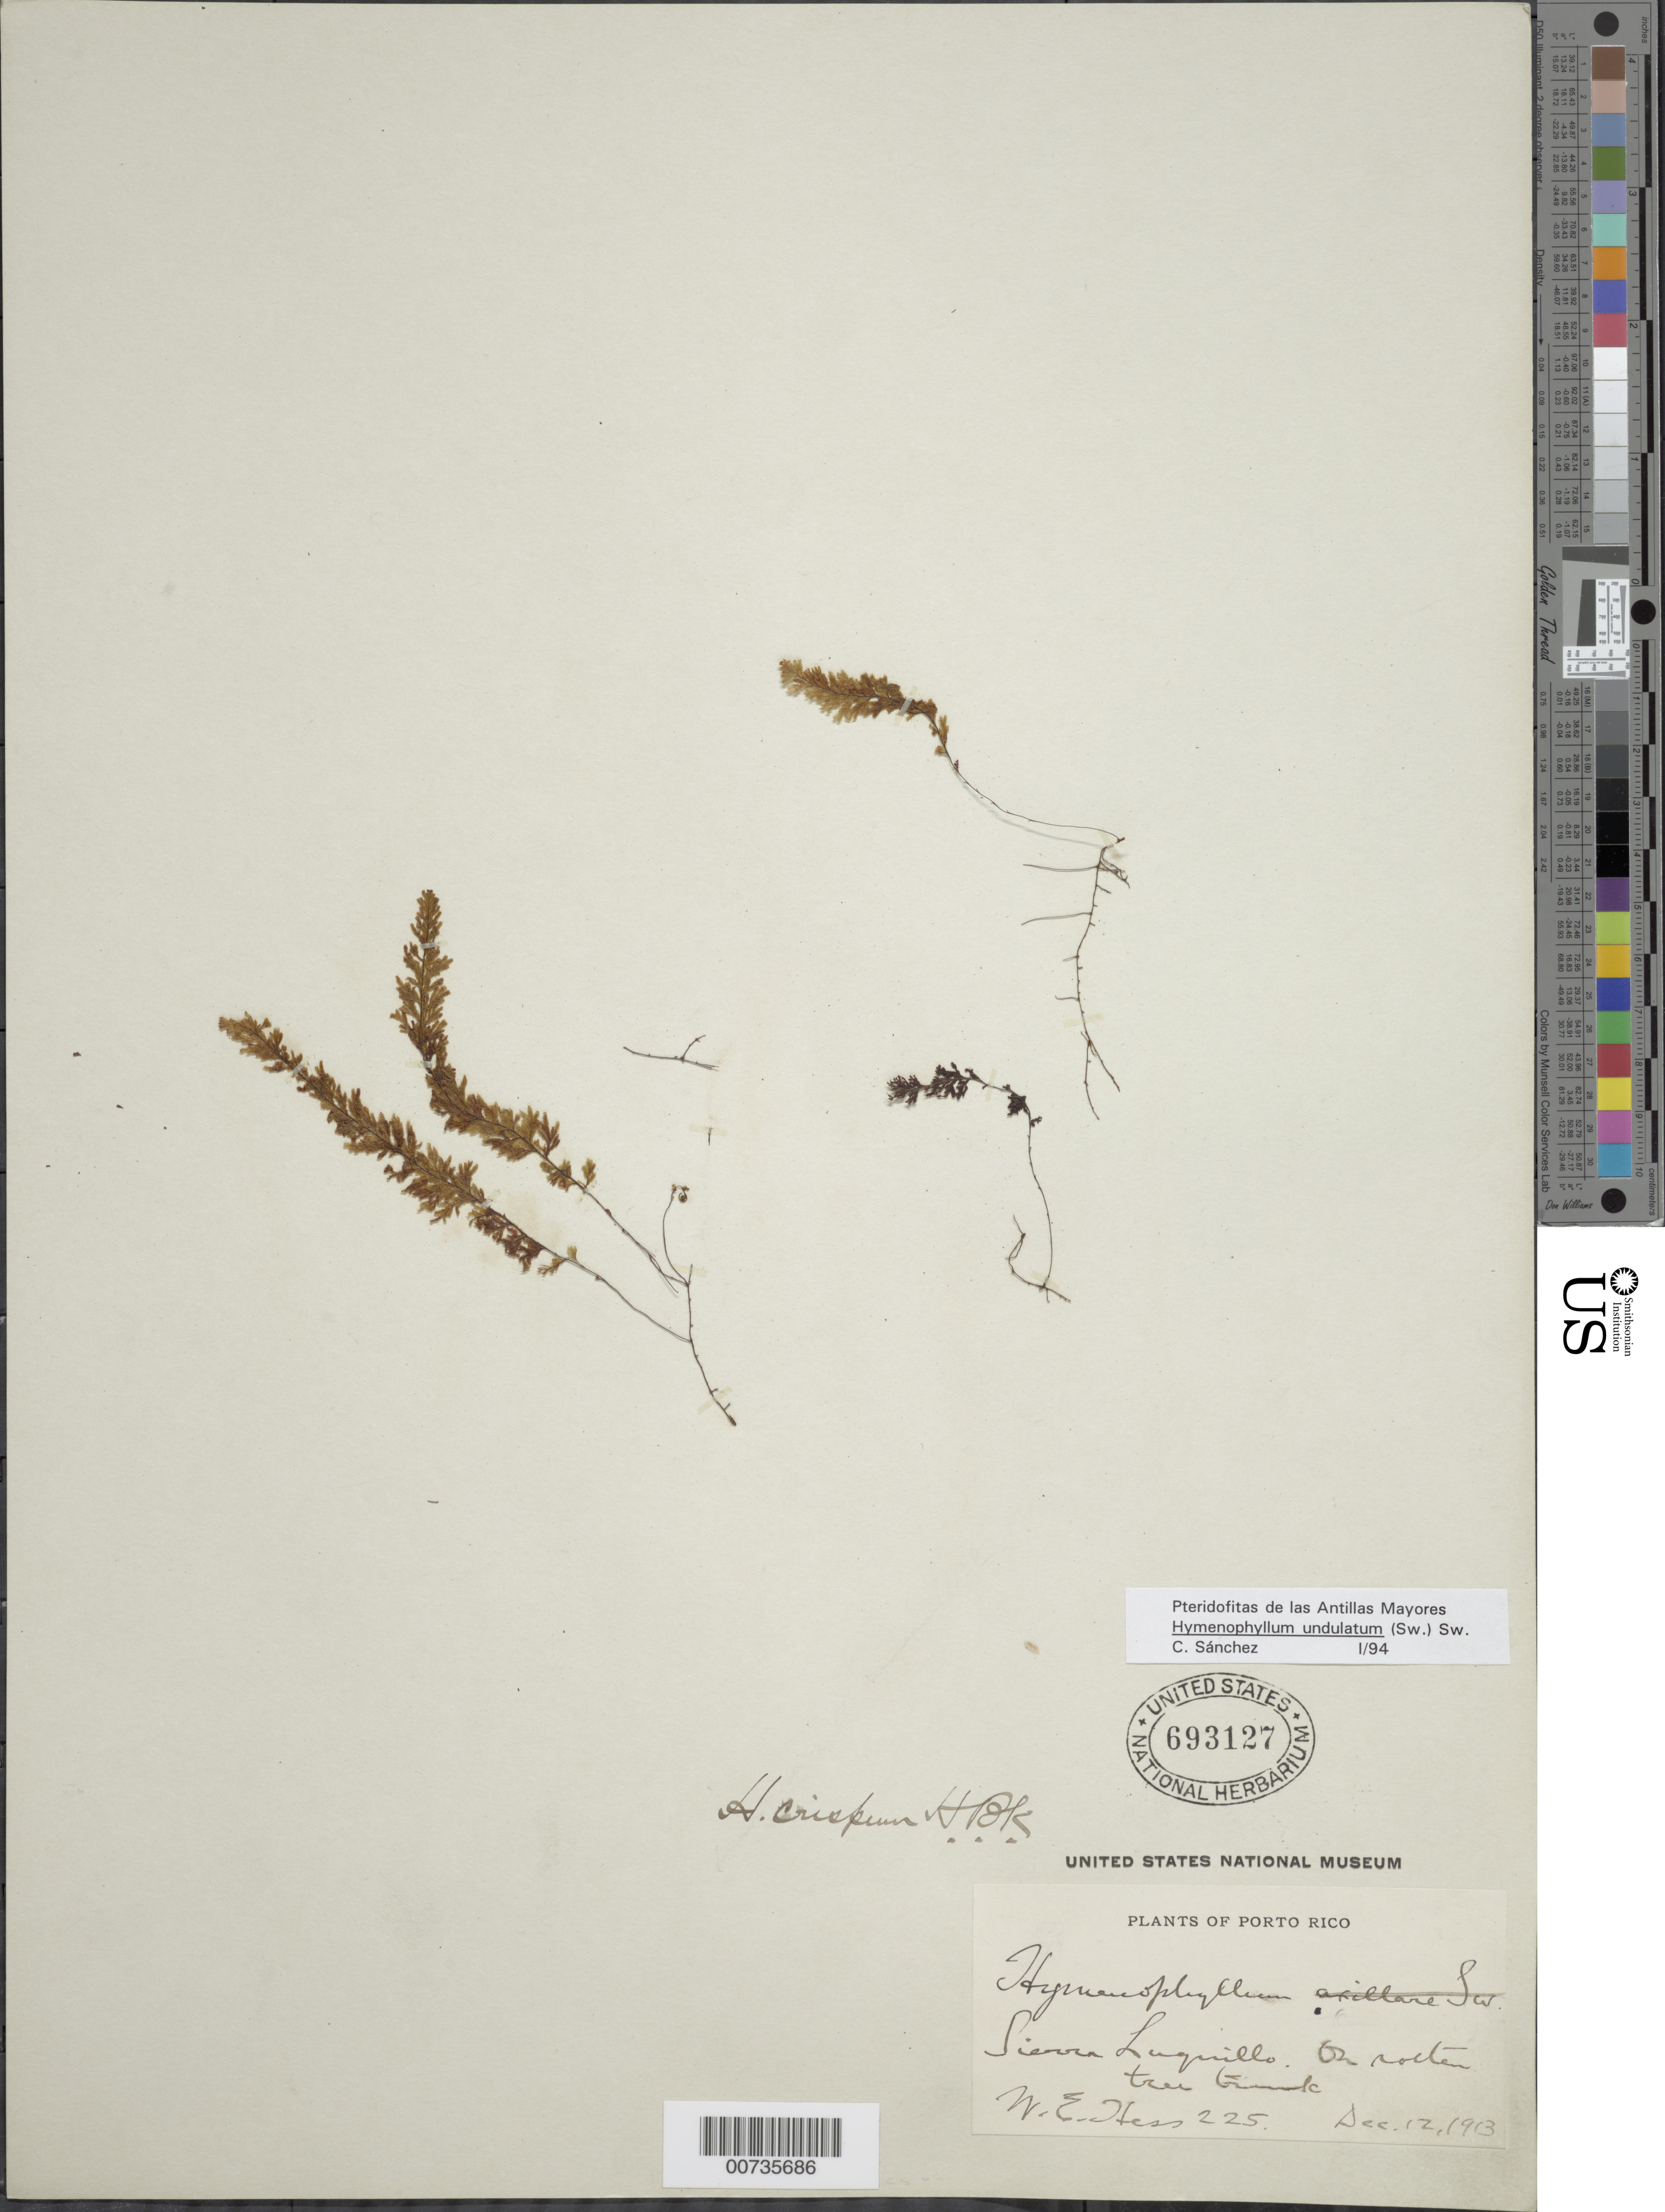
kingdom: Plantae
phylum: Tracheophyta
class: Polypodiopsida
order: Hymenophyllales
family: Hymenophyllaceae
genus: Hymenophyllum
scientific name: Hymenophyllum undulatum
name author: (Sw.) Sw.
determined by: Sánchez, C. A.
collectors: W. Hess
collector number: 225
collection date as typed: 12 Dec 1913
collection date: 1913-12-12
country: Puerto Rico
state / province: Luquillo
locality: Sierra Luquillo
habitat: On rotten tree trunk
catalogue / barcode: US 693127